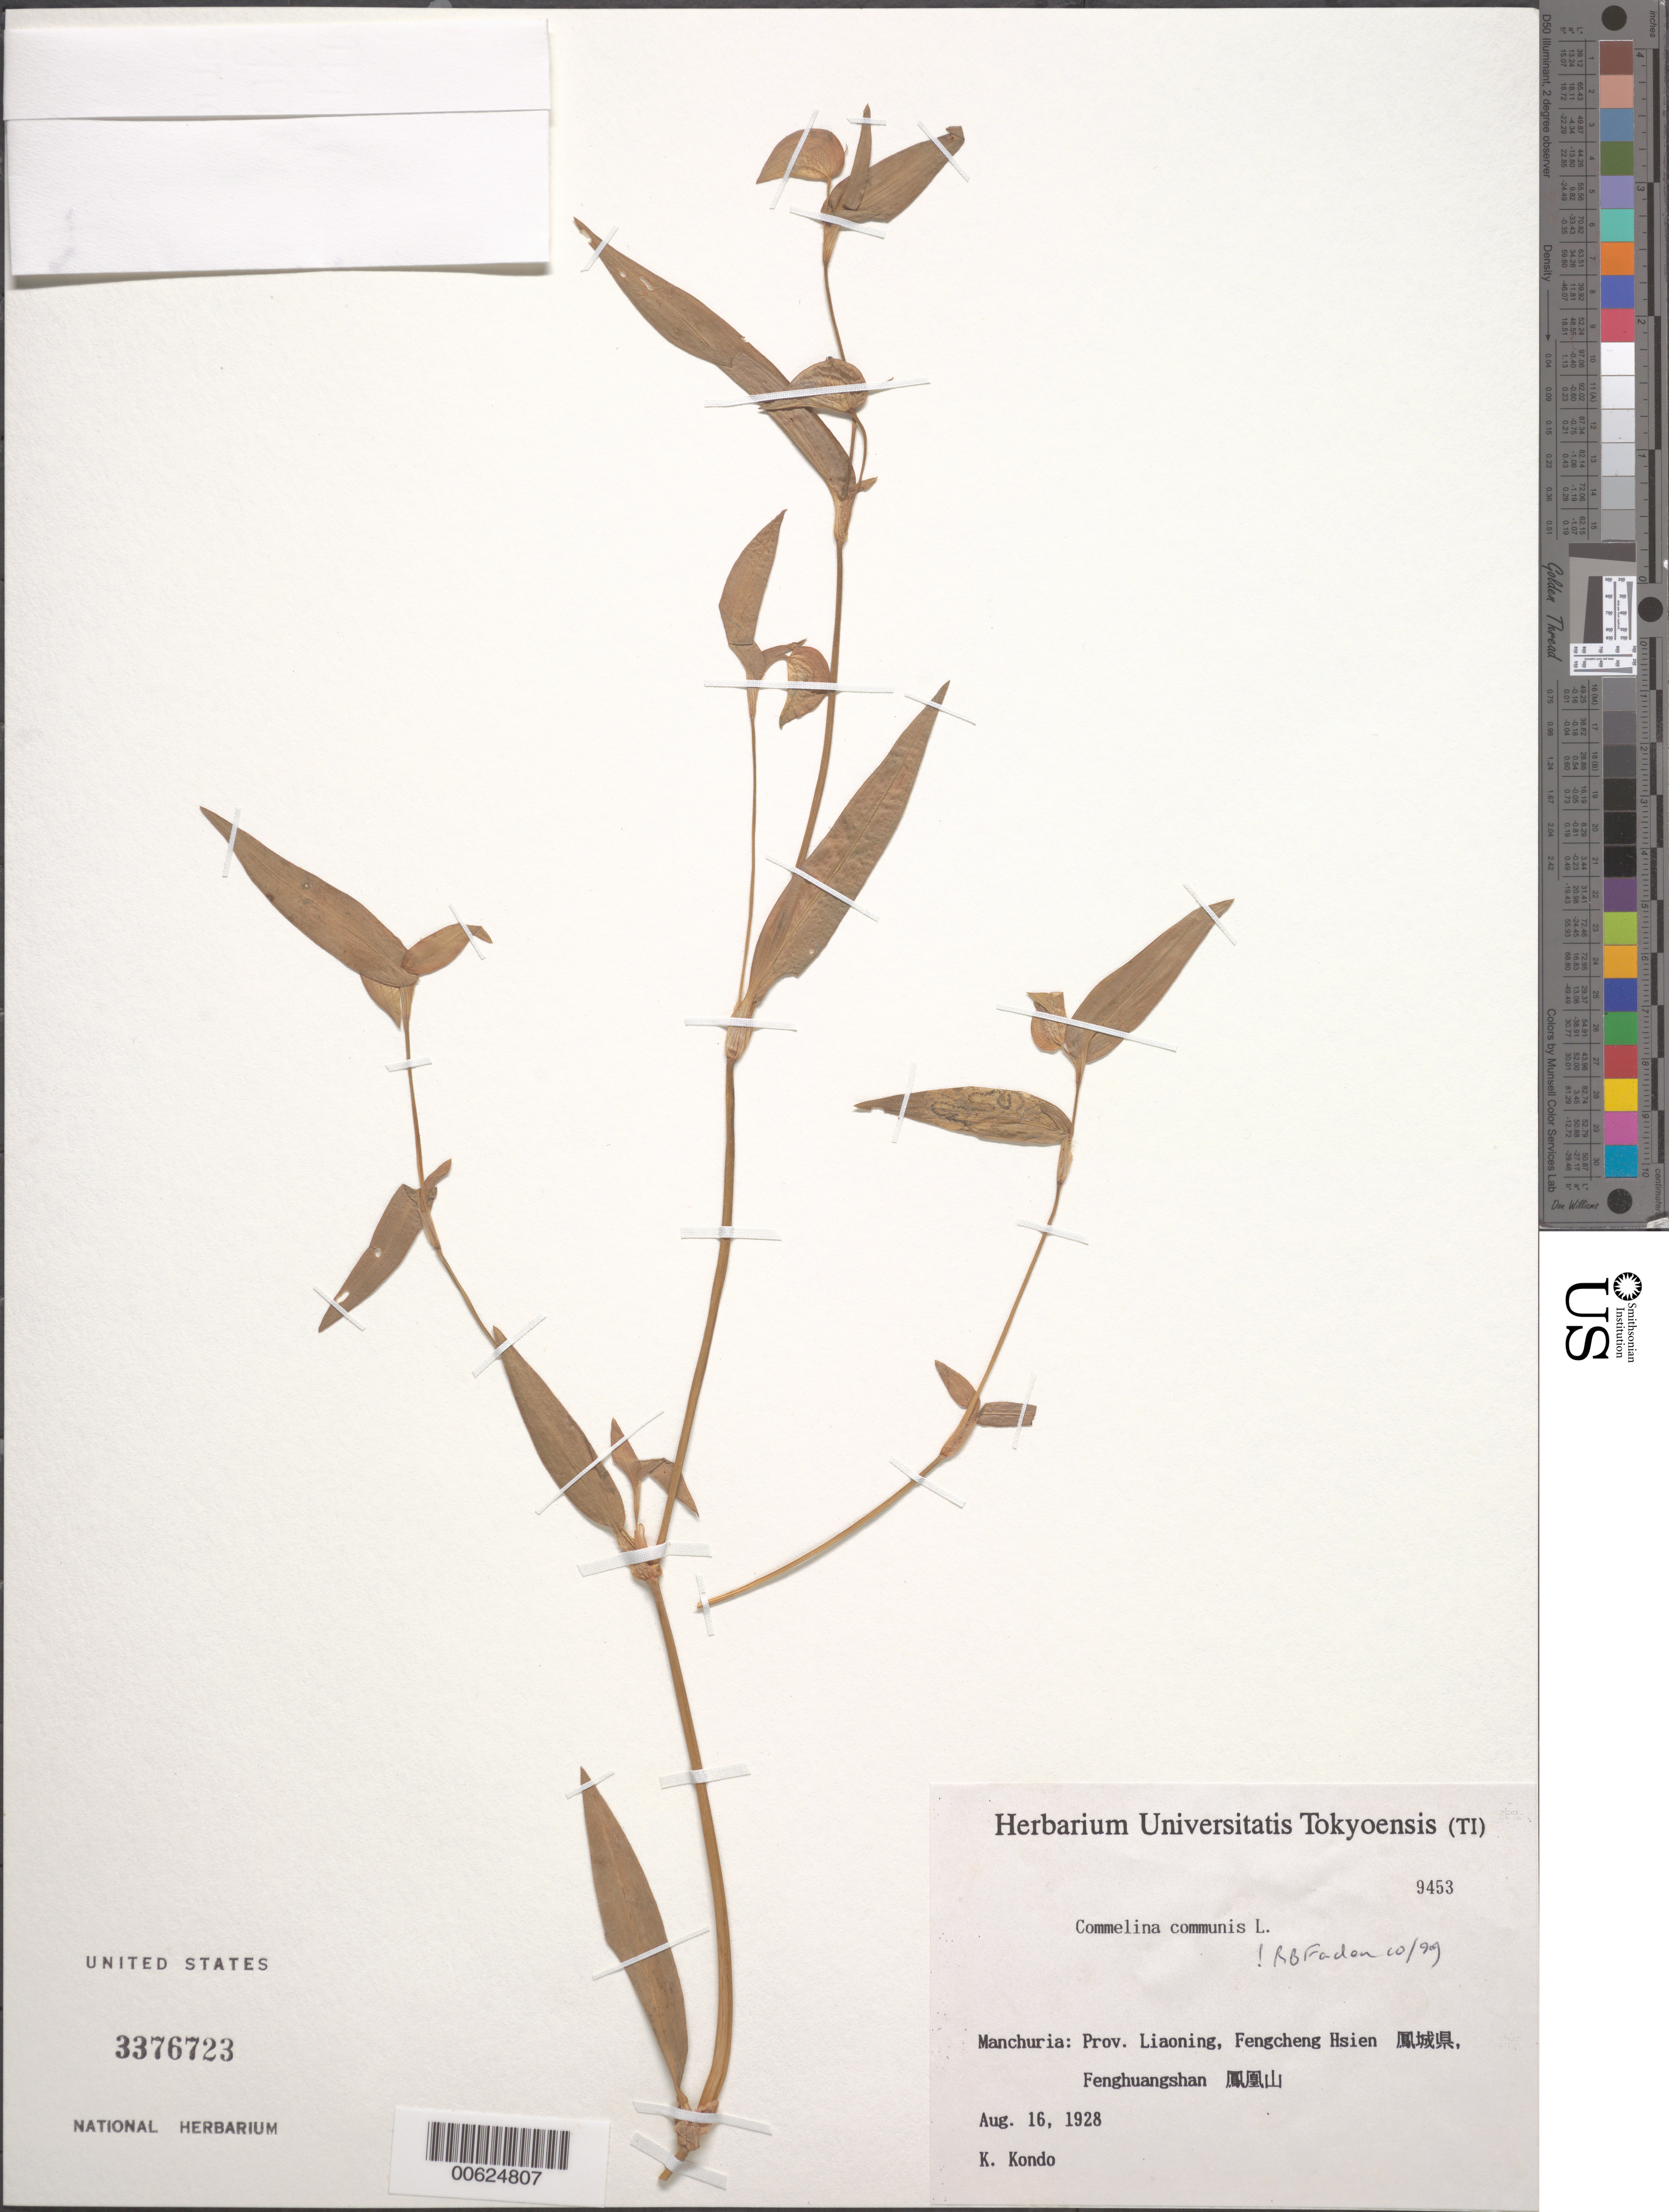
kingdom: Plantae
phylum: Tracheophyta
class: Liliopsida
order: Commelinales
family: Commelinaceae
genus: Commelina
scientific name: Commelina communis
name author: L.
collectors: K. Kundo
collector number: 9453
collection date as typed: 16 Aug 1928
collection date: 1928-08-16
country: China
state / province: Liaoning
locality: Manchuria, fengcheng hsien, fenghuangshan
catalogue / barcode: US 3376723